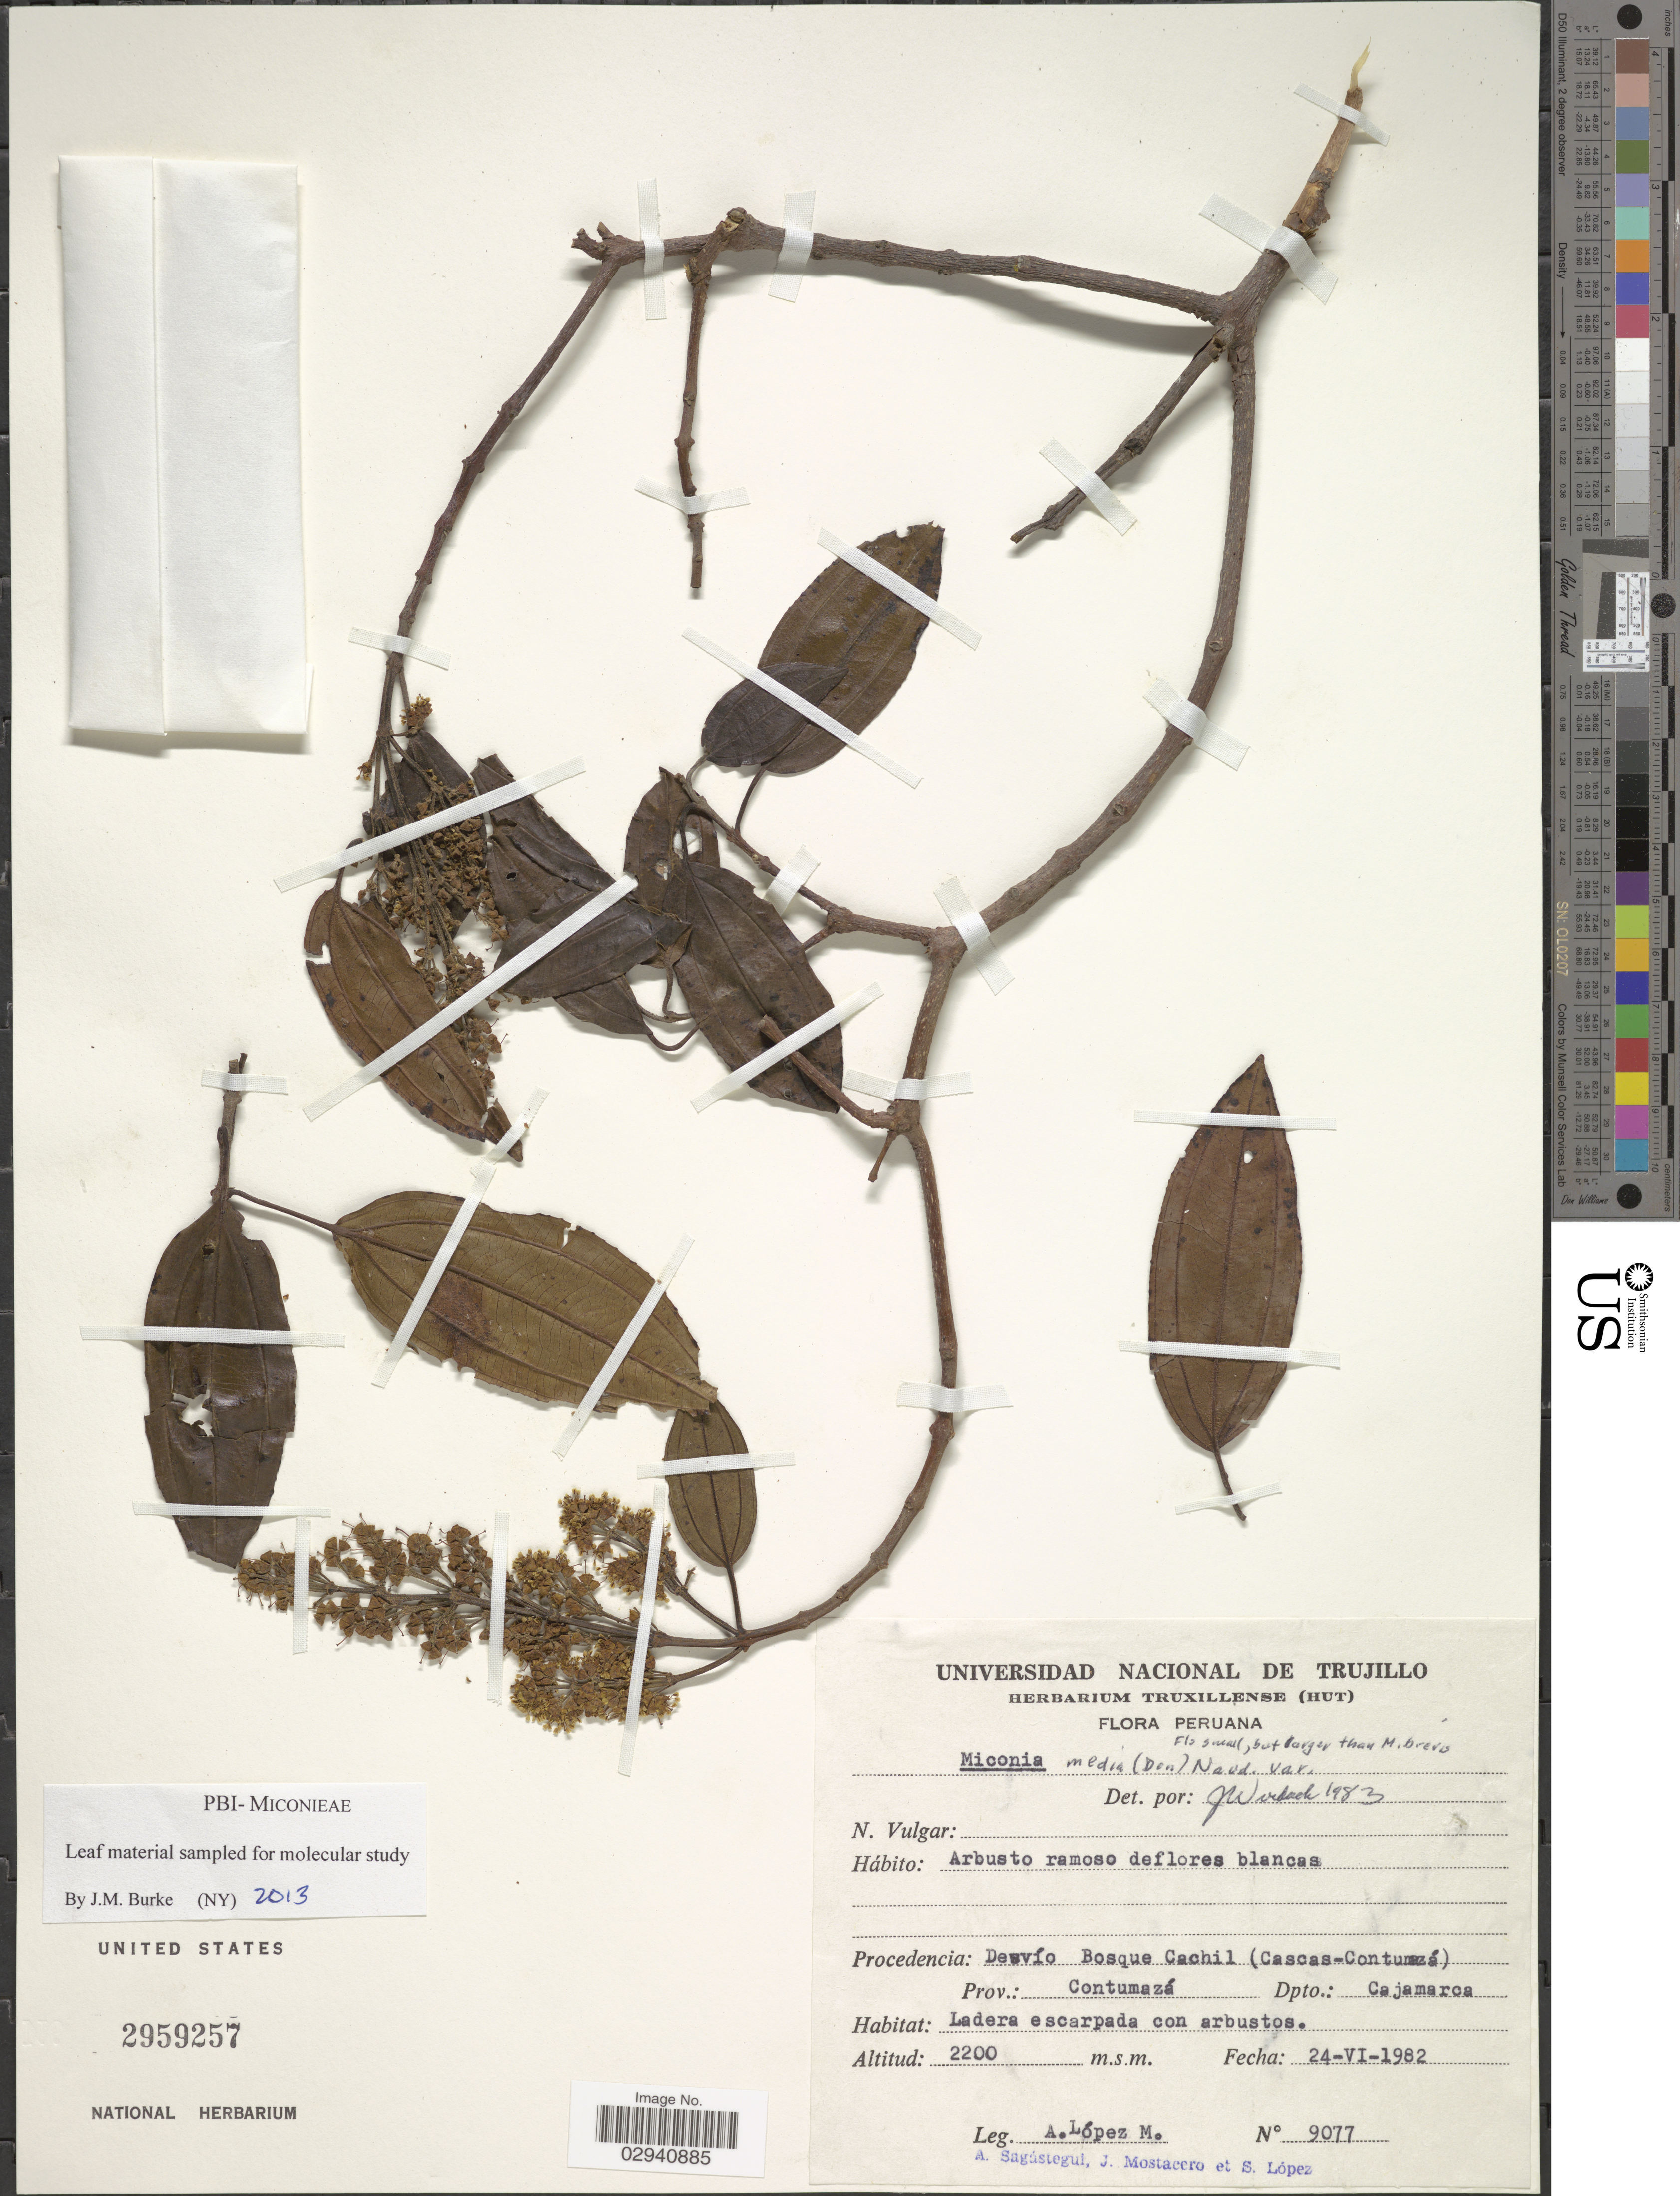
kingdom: Plantae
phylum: Tracheophyta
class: Magnoliopsida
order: Myrtales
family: Melastomataceae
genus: Miconia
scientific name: Miconia media subsp. cajamarcensis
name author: Wurdack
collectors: A. López M., A. Sagastegui, J. Mostacero & S. Lopez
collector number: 9077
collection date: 1982-06-24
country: Peru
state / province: Cajamarca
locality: Procedencia: Desvío Bosque Cachil (Cascas-Contumazá). Prov.: Contumazá. Dpto.: Cajamarca.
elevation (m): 2200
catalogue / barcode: US 2959257